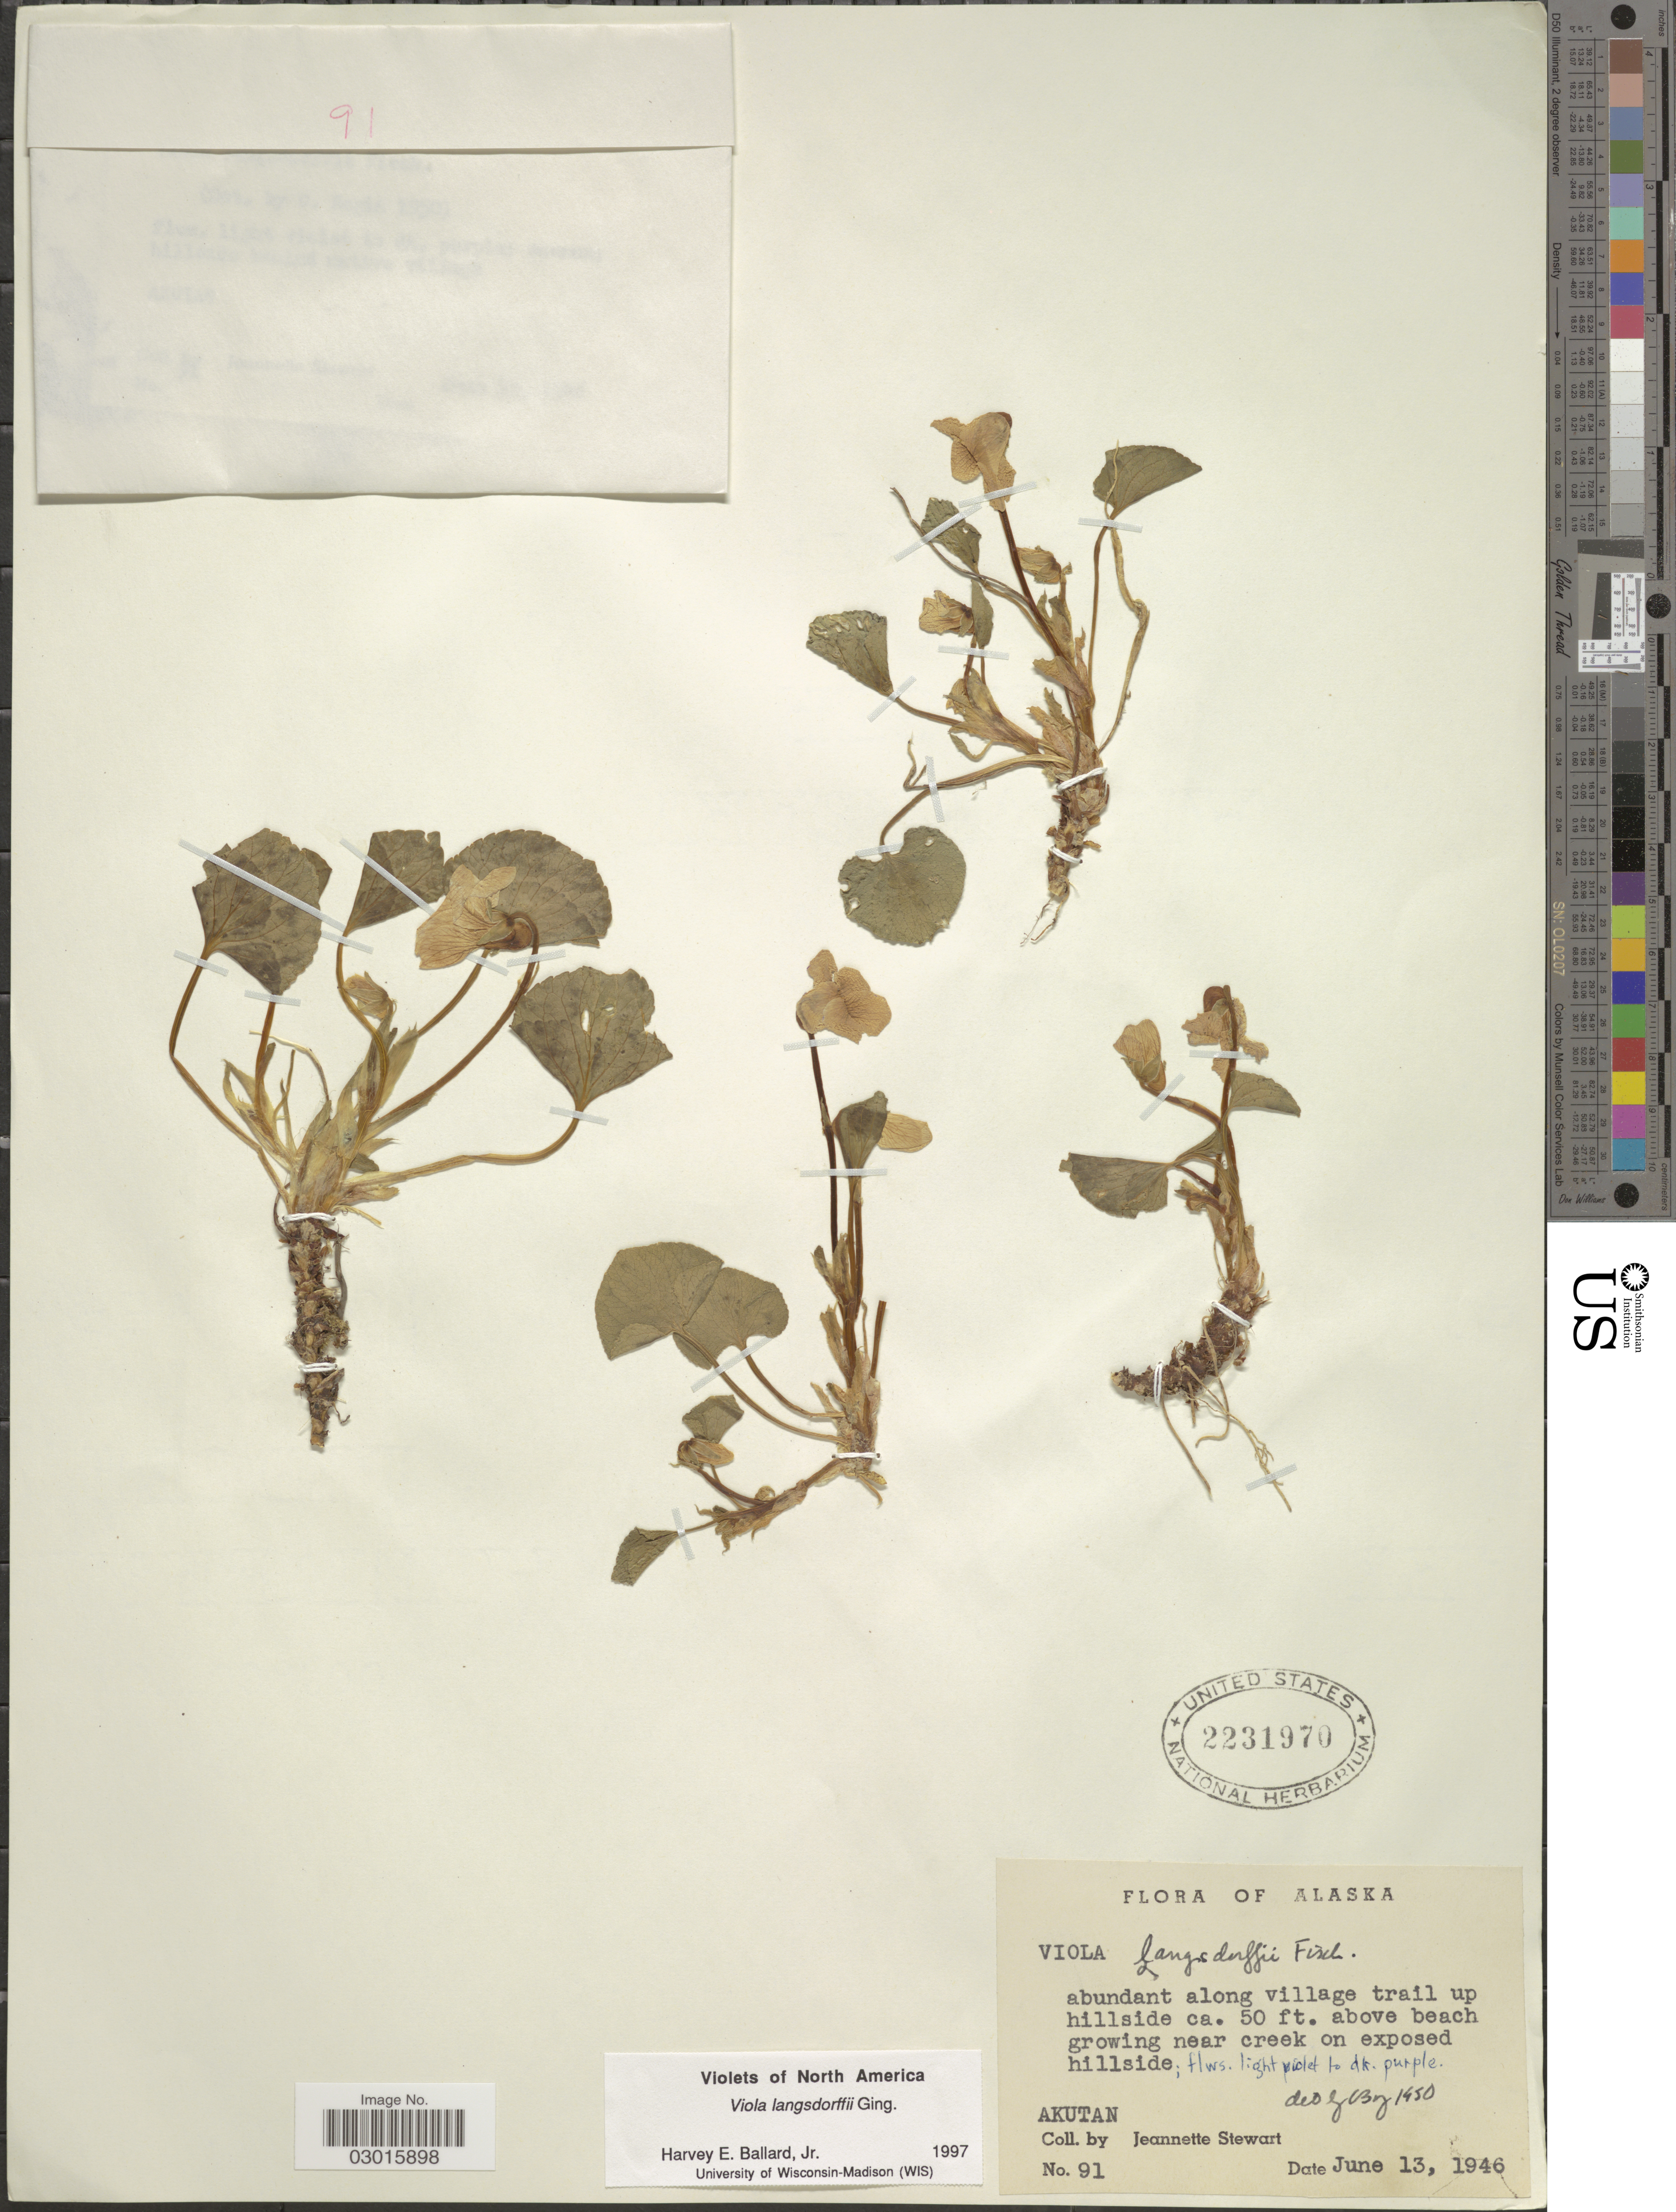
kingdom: Plantae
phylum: Tracheophyta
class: Magnoliopsida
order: Malpighiales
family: Violaceae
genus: Viola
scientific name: Viola langsdorffii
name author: Fisch. ex Ging.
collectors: J. Stewart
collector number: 91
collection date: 1946-06-13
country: United States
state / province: Alaska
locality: Abundant along village trail up hillside ca. 50 ft. above beach growing near creek on exposed hillside, Akutan.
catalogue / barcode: US 2231970